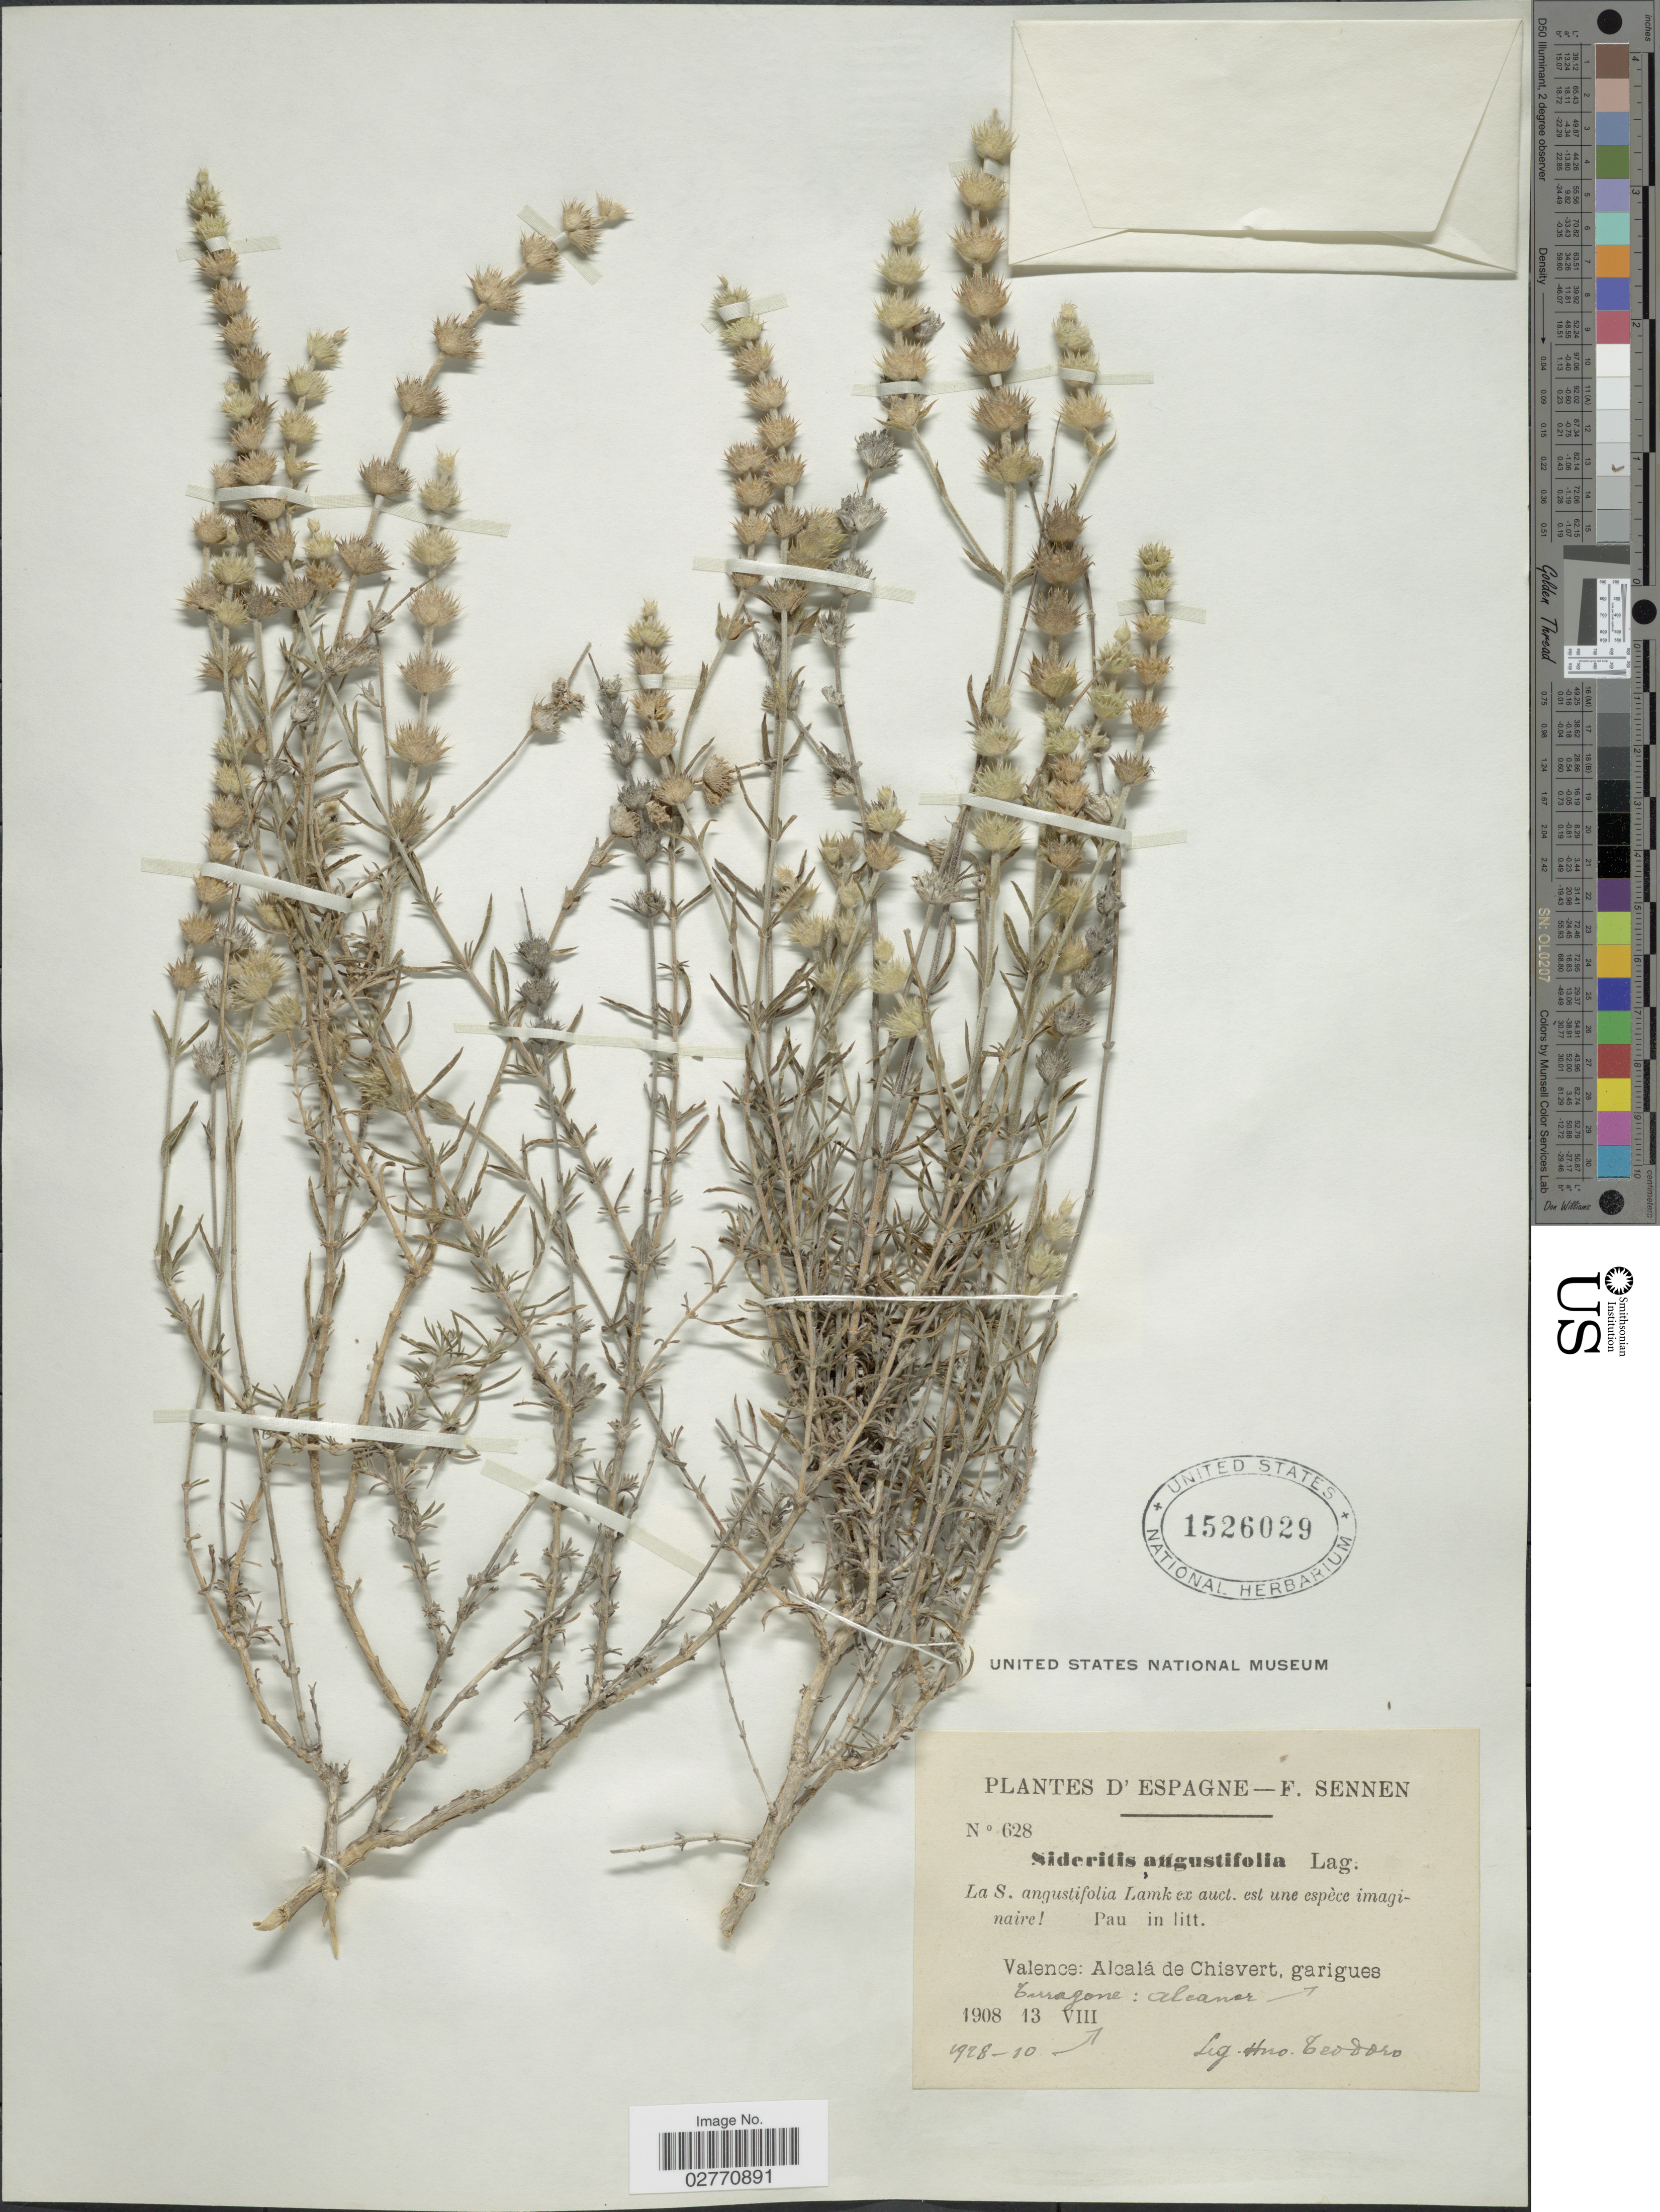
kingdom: Plantae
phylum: Tracheophyta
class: Magnoliopsida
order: Lamiales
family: Lamiaceae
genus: Sideritis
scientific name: Sideritis angustifolia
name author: Lag.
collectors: H. Teodoro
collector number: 628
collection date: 1908-08-13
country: Spain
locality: D'Espagne. Valence: Alcalá de Chisvert, gargiues. Tarragone: Aleaner.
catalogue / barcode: US 1526029